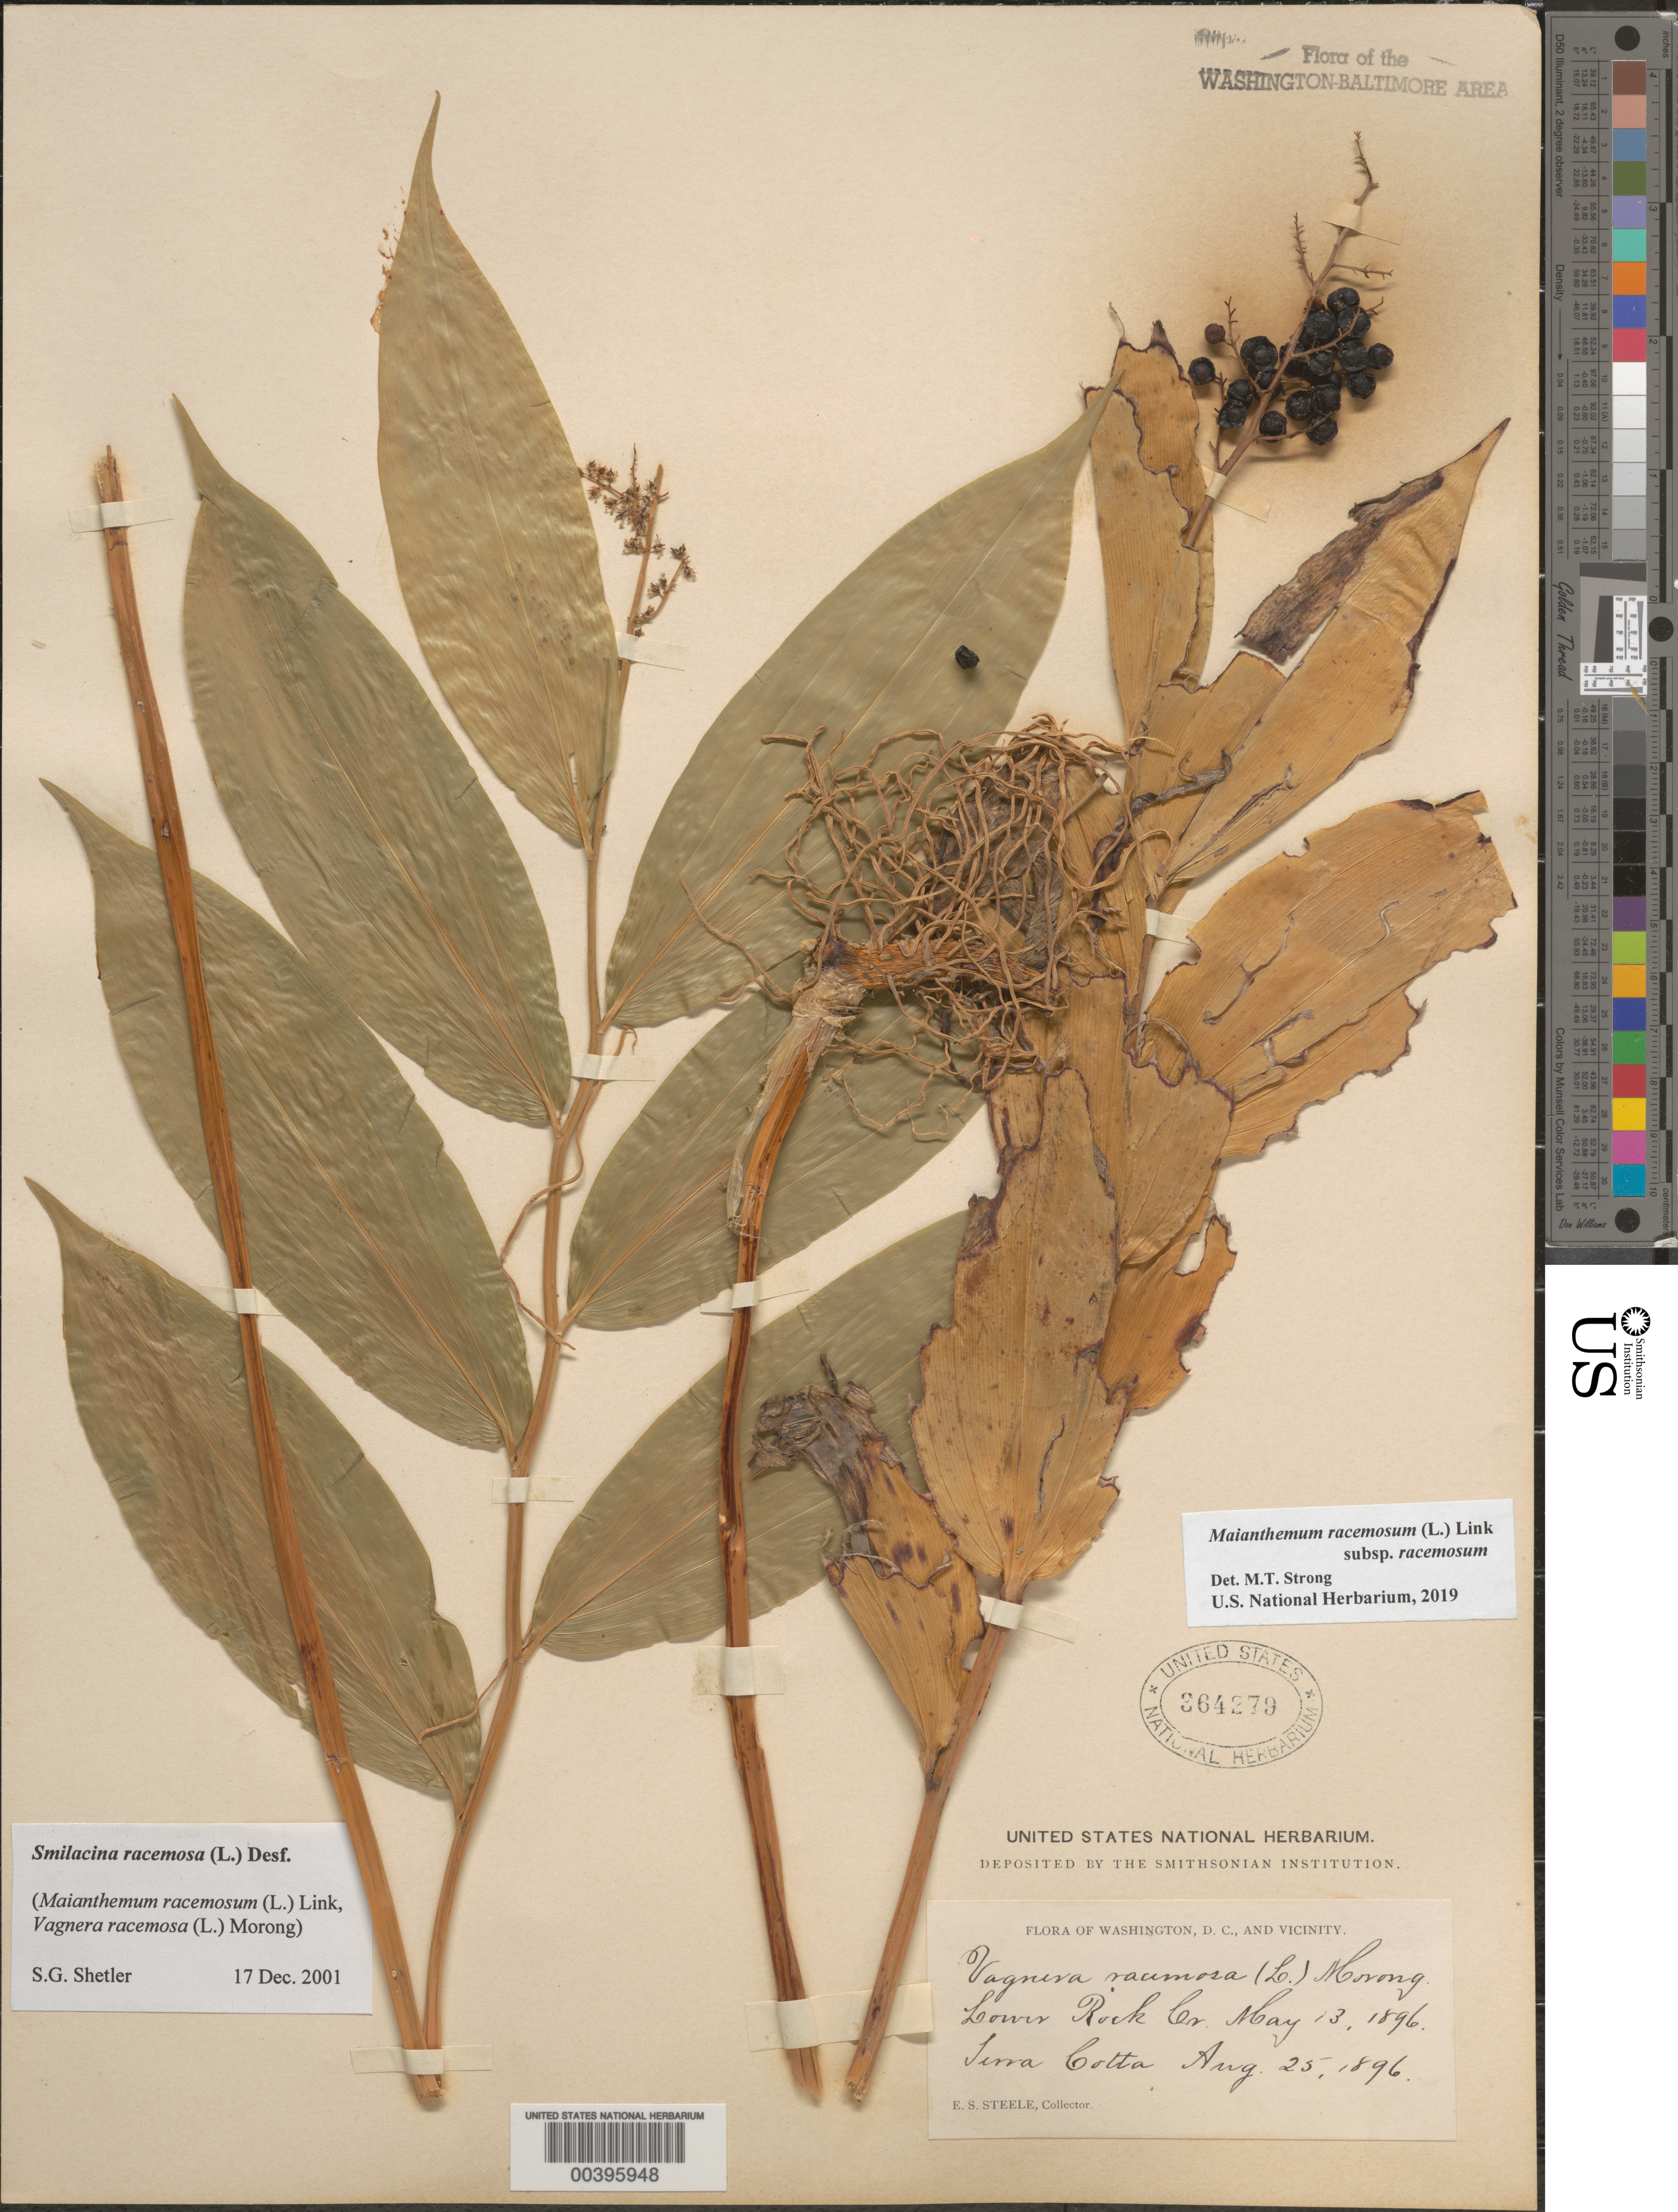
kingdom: Plantae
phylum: Tracheophyta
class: Liliopsida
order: Asparagales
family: Asparagaceae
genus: Maianthemum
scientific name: Maianthemum racemosum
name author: (L.) Link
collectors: E. Steele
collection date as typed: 03 May 1896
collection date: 1896-05-03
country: United States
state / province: District of Columbia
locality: Lower Rock Creek Rock Creek Park and vicinity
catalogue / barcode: US 364279